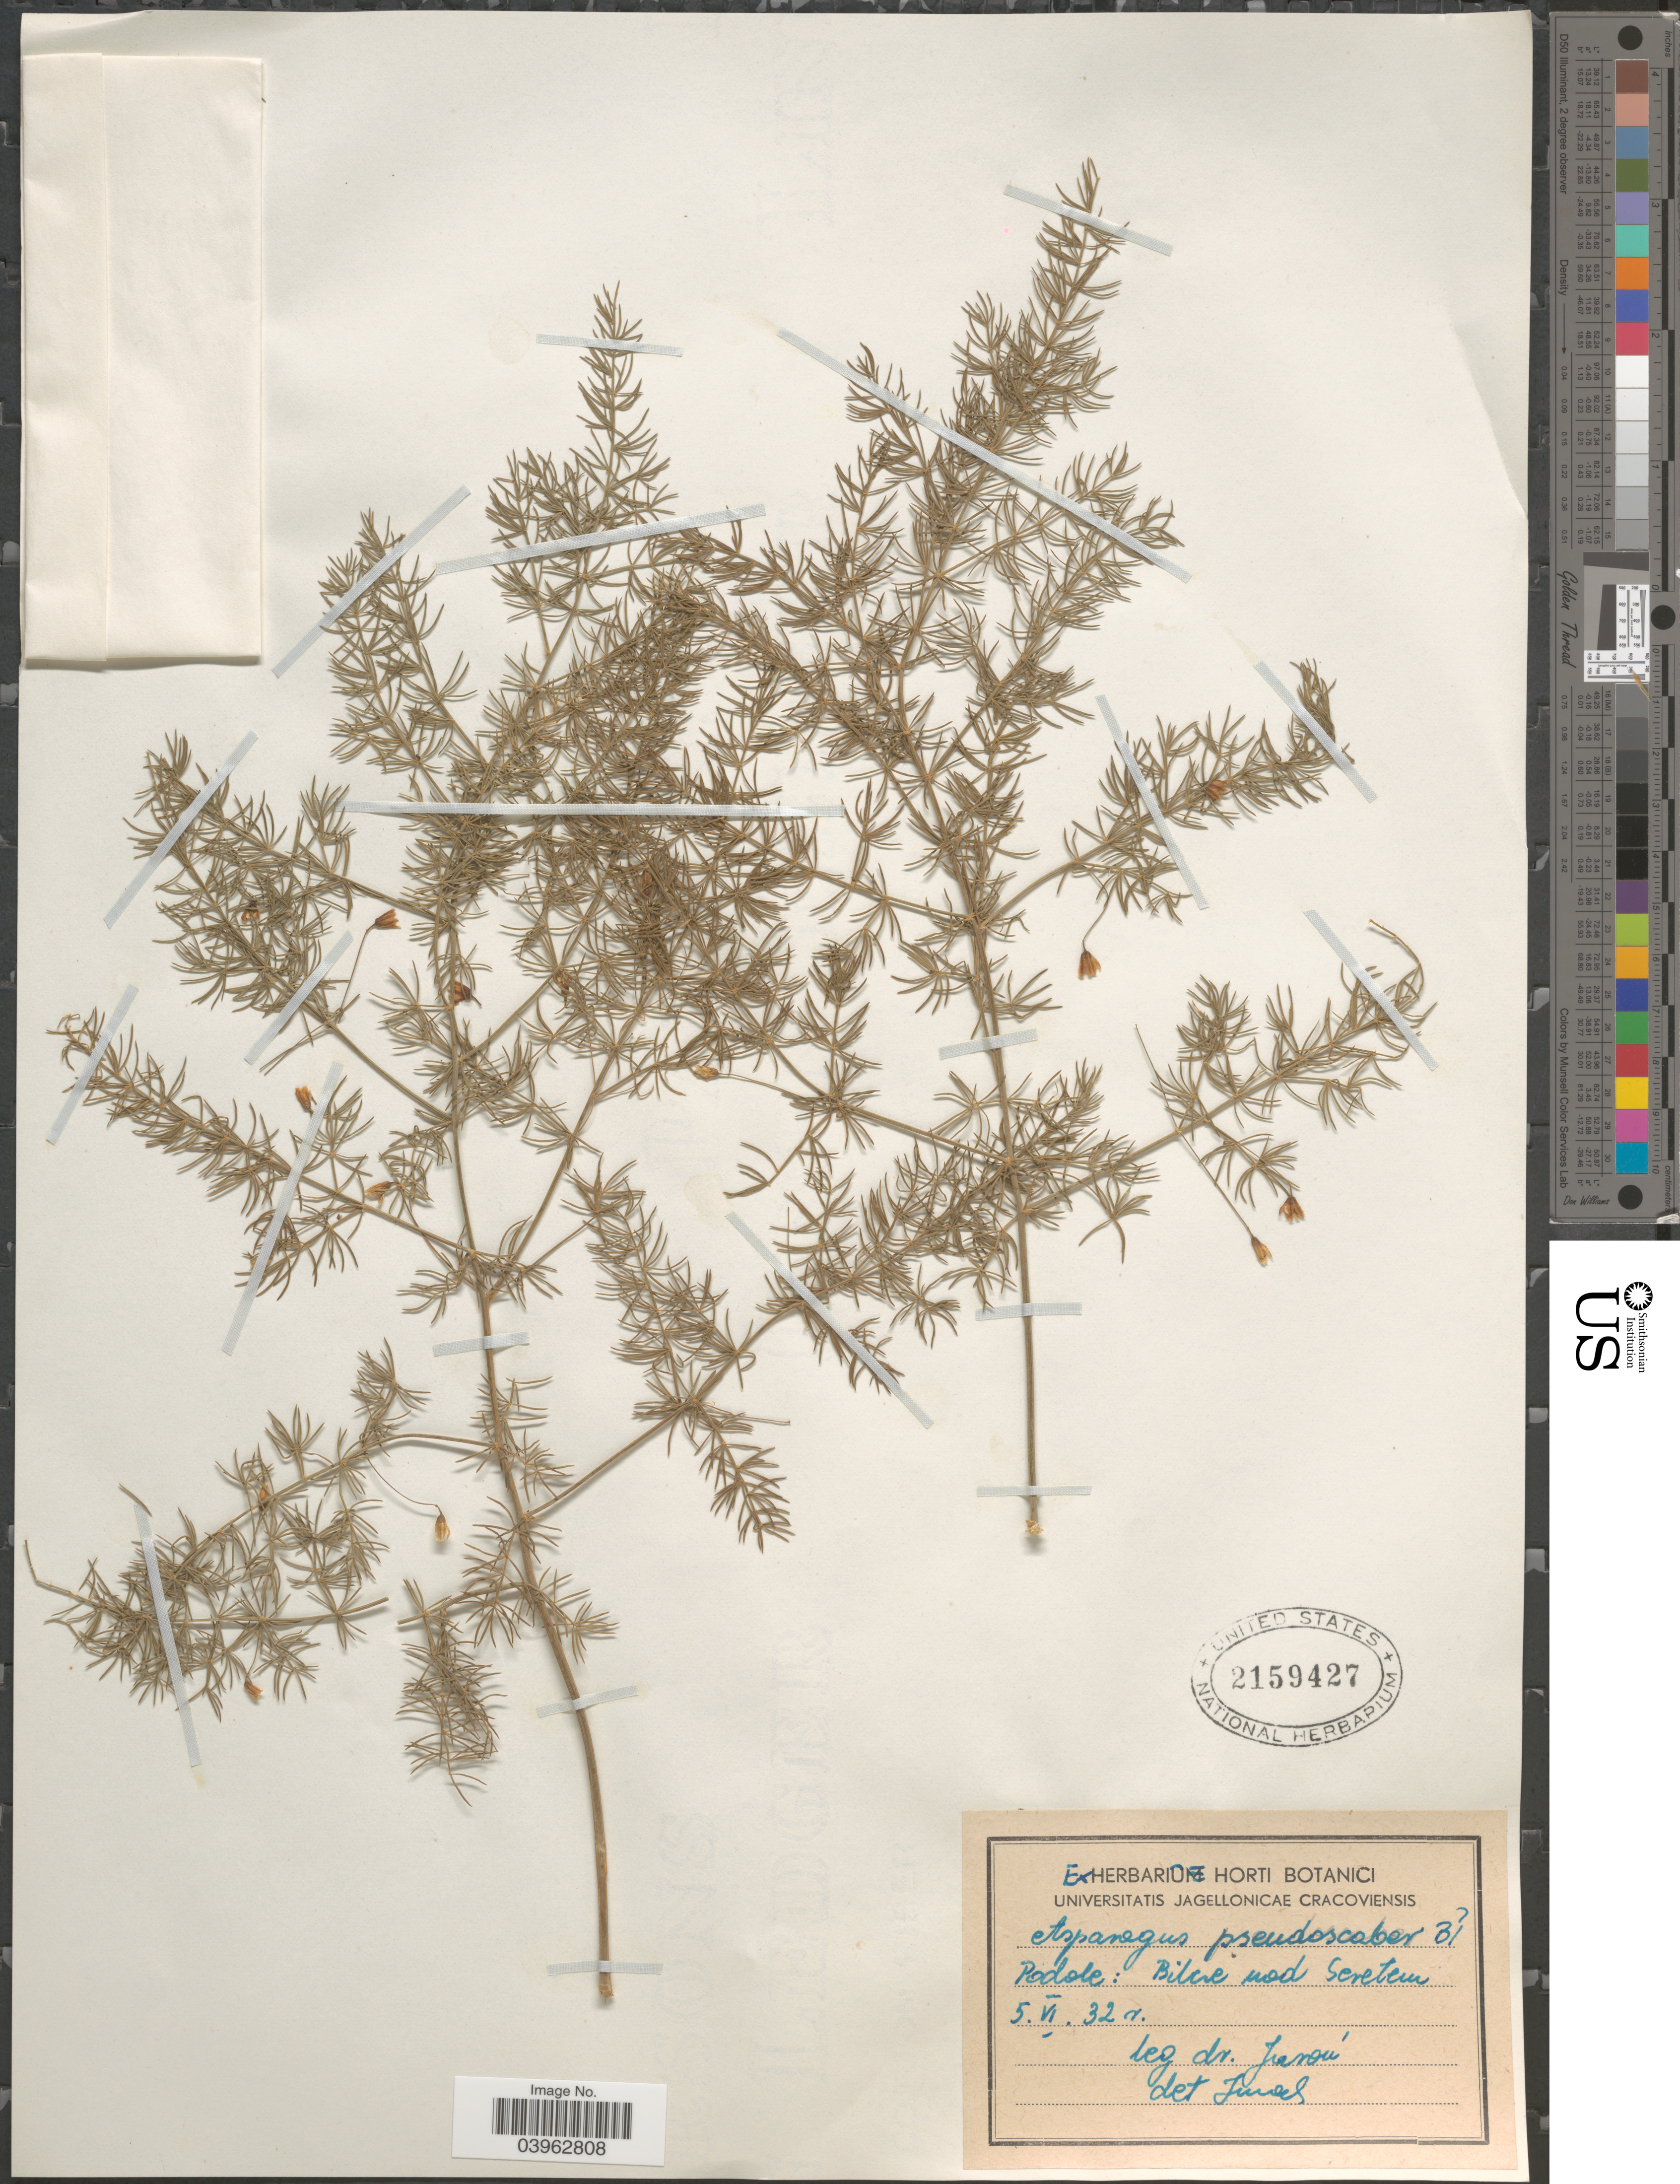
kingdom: Plantae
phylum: Tracheophyta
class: Liliopsida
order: Asparagales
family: Asparagaceae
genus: Asparagus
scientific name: Asparagus pseudoscaber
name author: Grecescu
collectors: Jaron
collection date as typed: Transcribed d/m/y: 5/6/32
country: Ukraine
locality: Podole: Bilcze nod Seretem.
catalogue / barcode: US 2159427